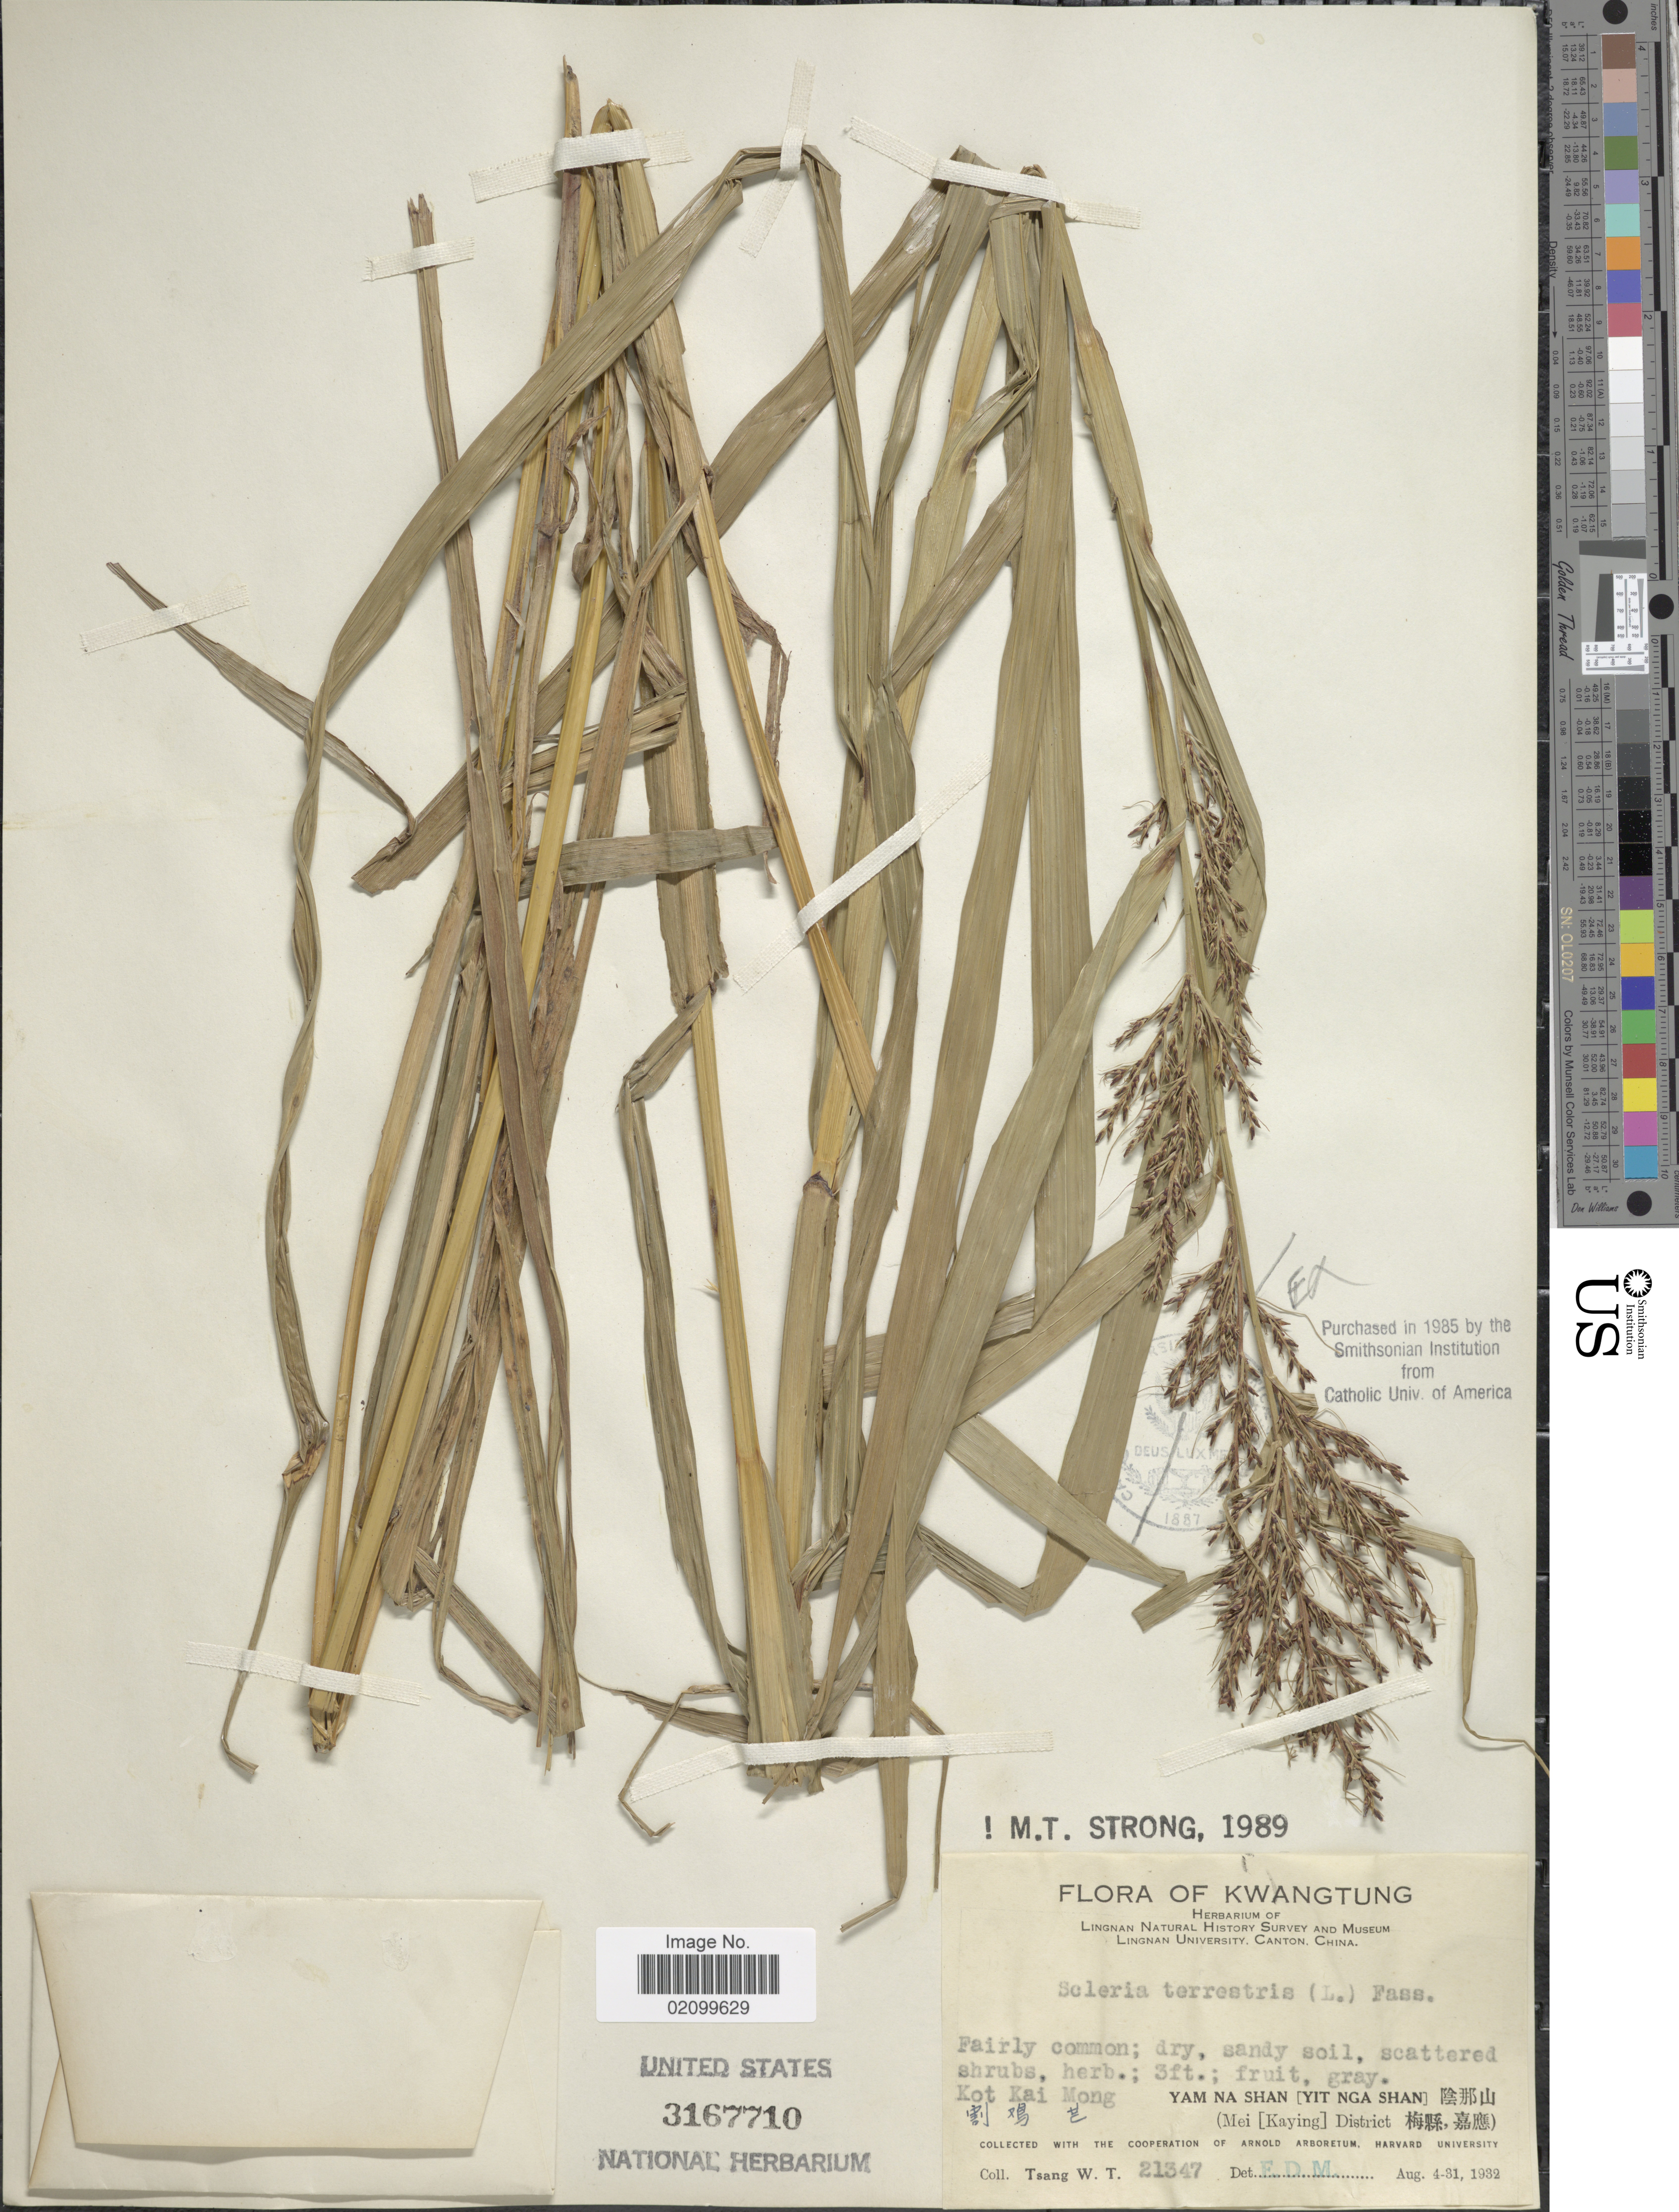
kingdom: Plantae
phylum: Tracheophyta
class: Liliopsida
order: Poales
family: Cyperaceae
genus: Scleria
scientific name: Scleria terrestris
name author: (L.) Fassett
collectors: W. T. Tsang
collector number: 21347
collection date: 1932-08-04/1932-08-31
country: China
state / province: Guangdong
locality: Kwangtung. Kot Kai Mong, Yam Na Shan (Yit Nga Shan) (Mei [Kaying} District)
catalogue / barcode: US 3167710